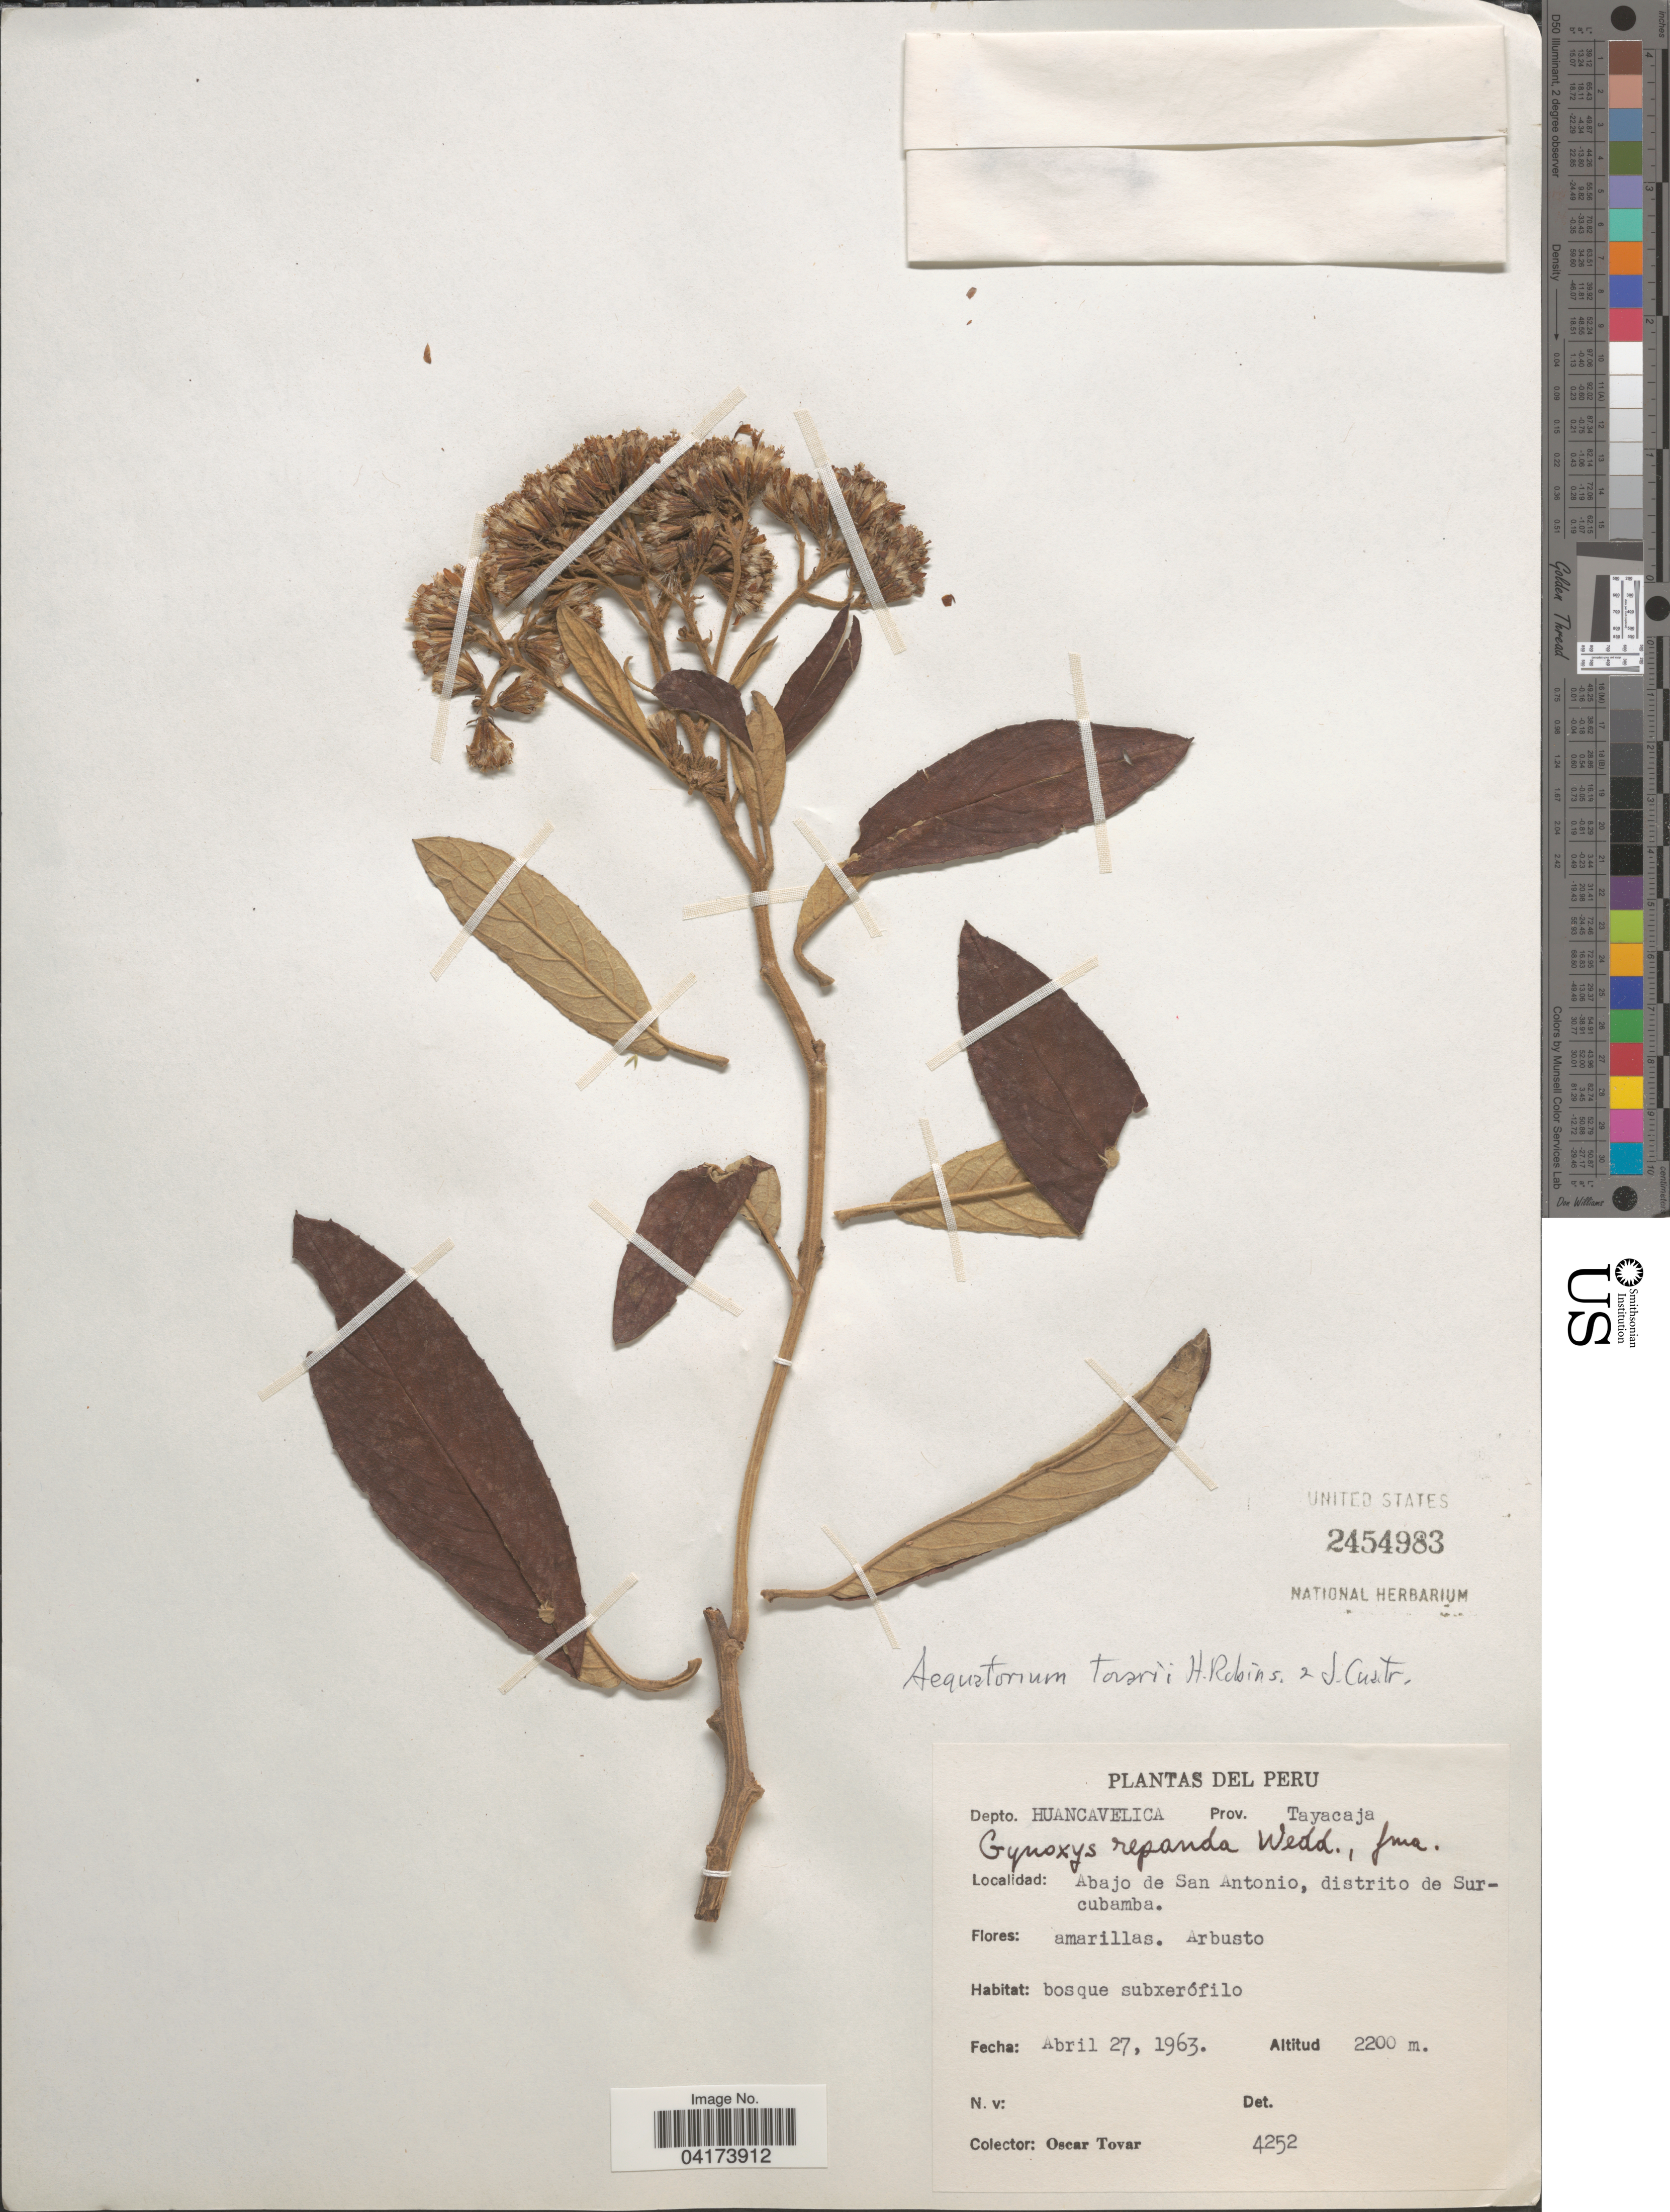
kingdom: Plantae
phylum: Tracheophyta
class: Magnoliopsida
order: Asterales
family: Asteraceae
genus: Aequatorium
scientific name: Aequatorium tovarii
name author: H. Rob. & Cuatrec.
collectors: Ó. Tovar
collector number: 4252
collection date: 1963-04-27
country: Peru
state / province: Huancavelica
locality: Depto. Huancavelica. Prov. Tayacaja. Abajo de San Antonio, distrito de Surcubamba.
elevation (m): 2200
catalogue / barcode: US 2454983